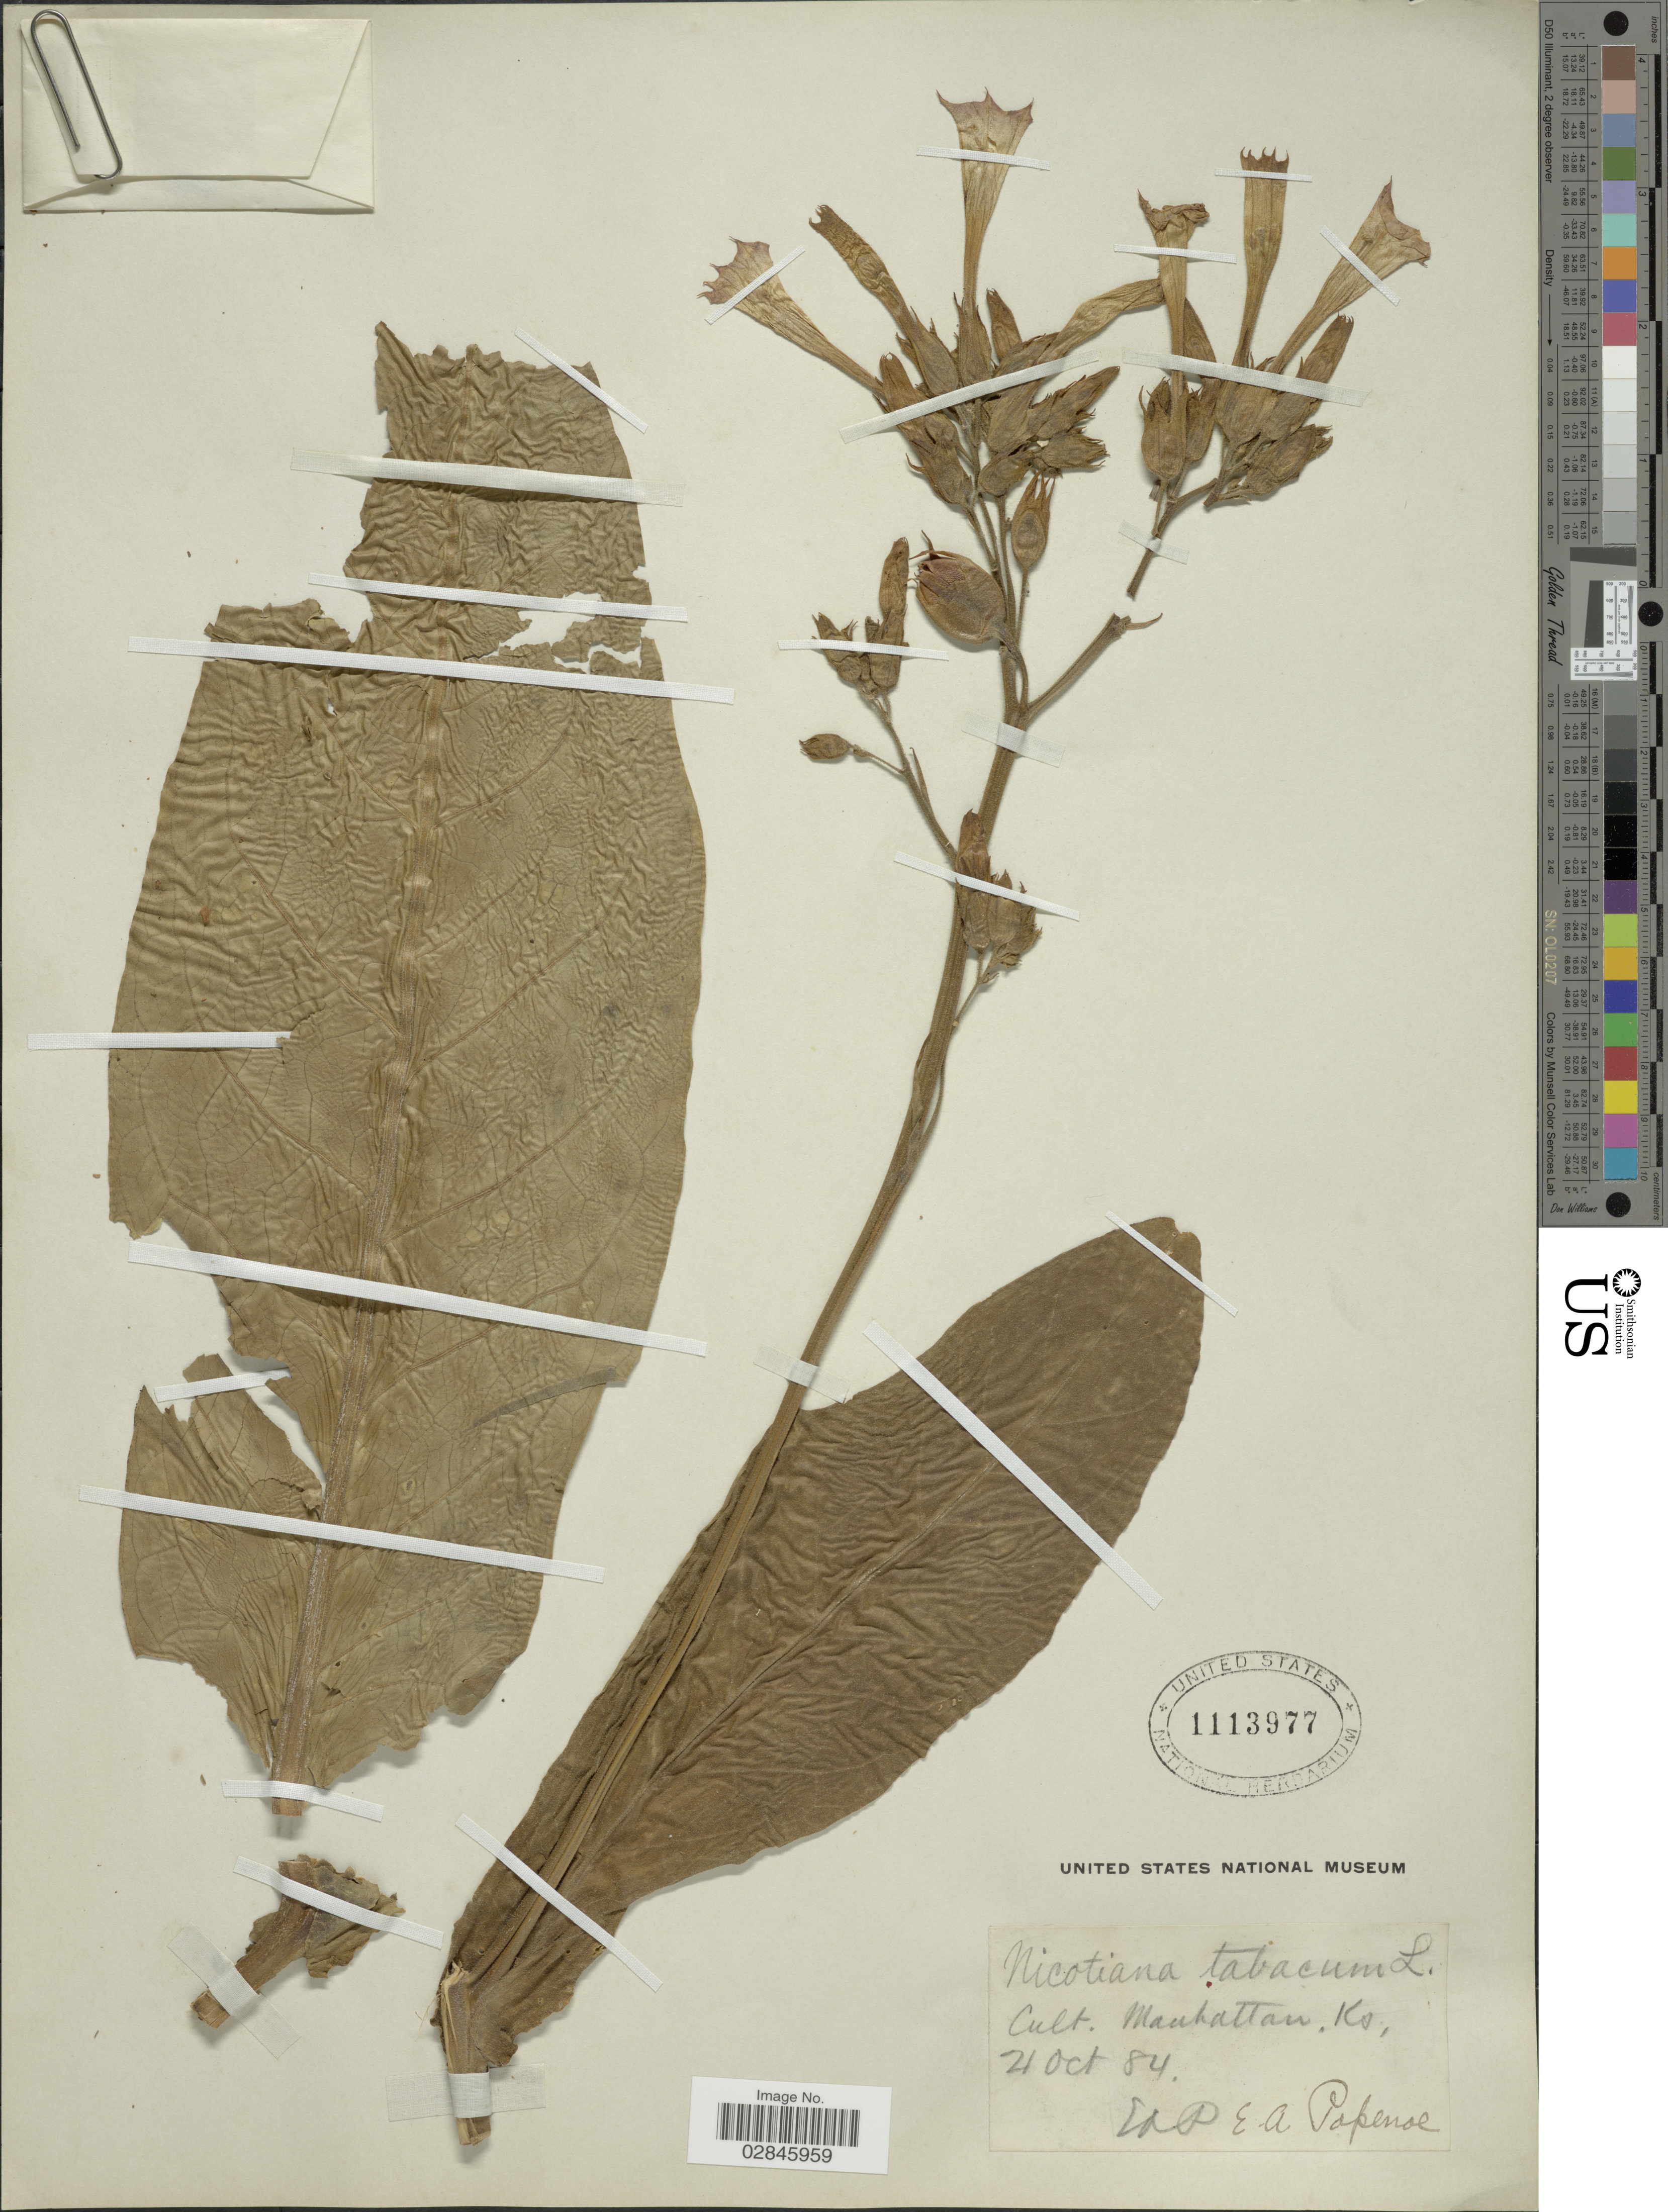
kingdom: Plantae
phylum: Tracheophyta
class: Magnoliopsida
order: Solanales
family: Solanaceae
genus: Nicotiana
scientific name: Nicotiana tabacum var. virginica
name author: (C. Agardh) Comes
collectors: E. A. Popenoe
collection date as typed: Transcribed d/m/y: 21/10/84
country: United States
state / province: Kansas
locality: Manhattan.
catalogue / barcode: US 1113977